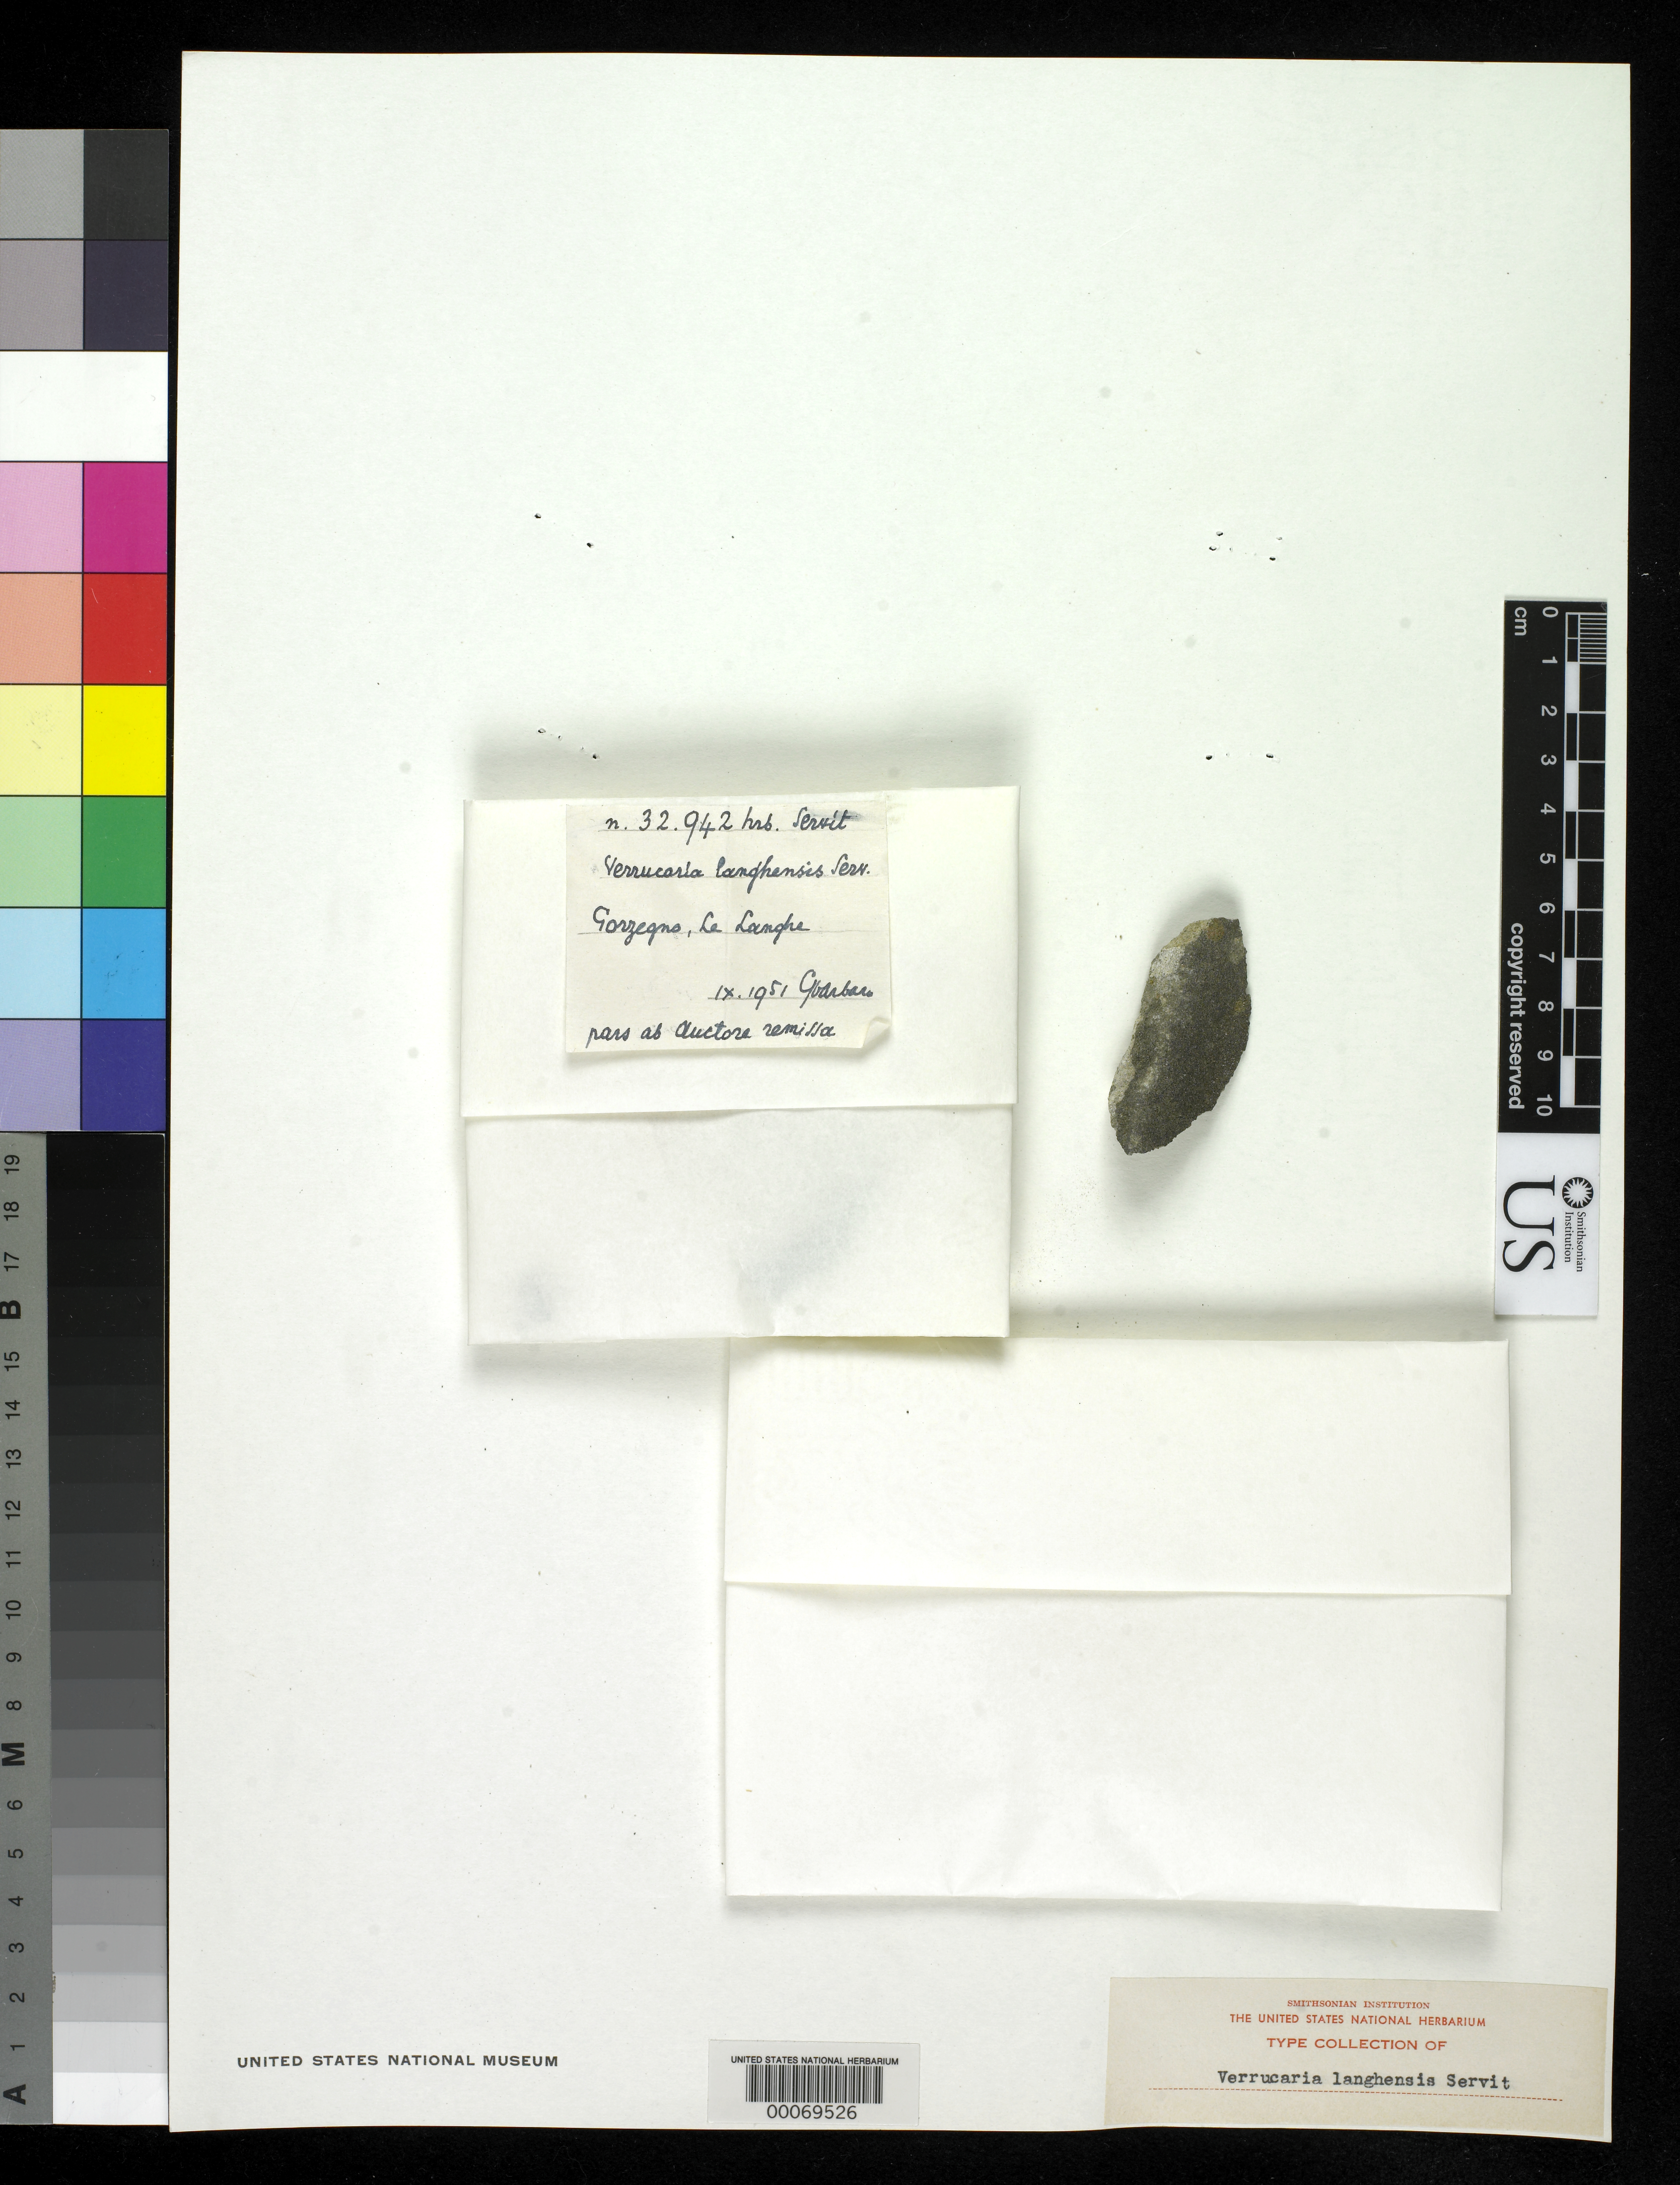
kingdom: Fungi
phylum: Ascomycota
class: Eurotiomycetes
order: Verrucariales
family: Verrucariaceae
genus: Verrucaria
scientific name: Verrucaria langhensis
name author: Servit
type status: Isosyntype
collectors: C. Sbarbaro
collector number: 32.942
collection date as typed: Sep 1947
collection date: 1947-09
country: Italy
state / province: Piedmont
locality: Le Langhe, Gorzegno.